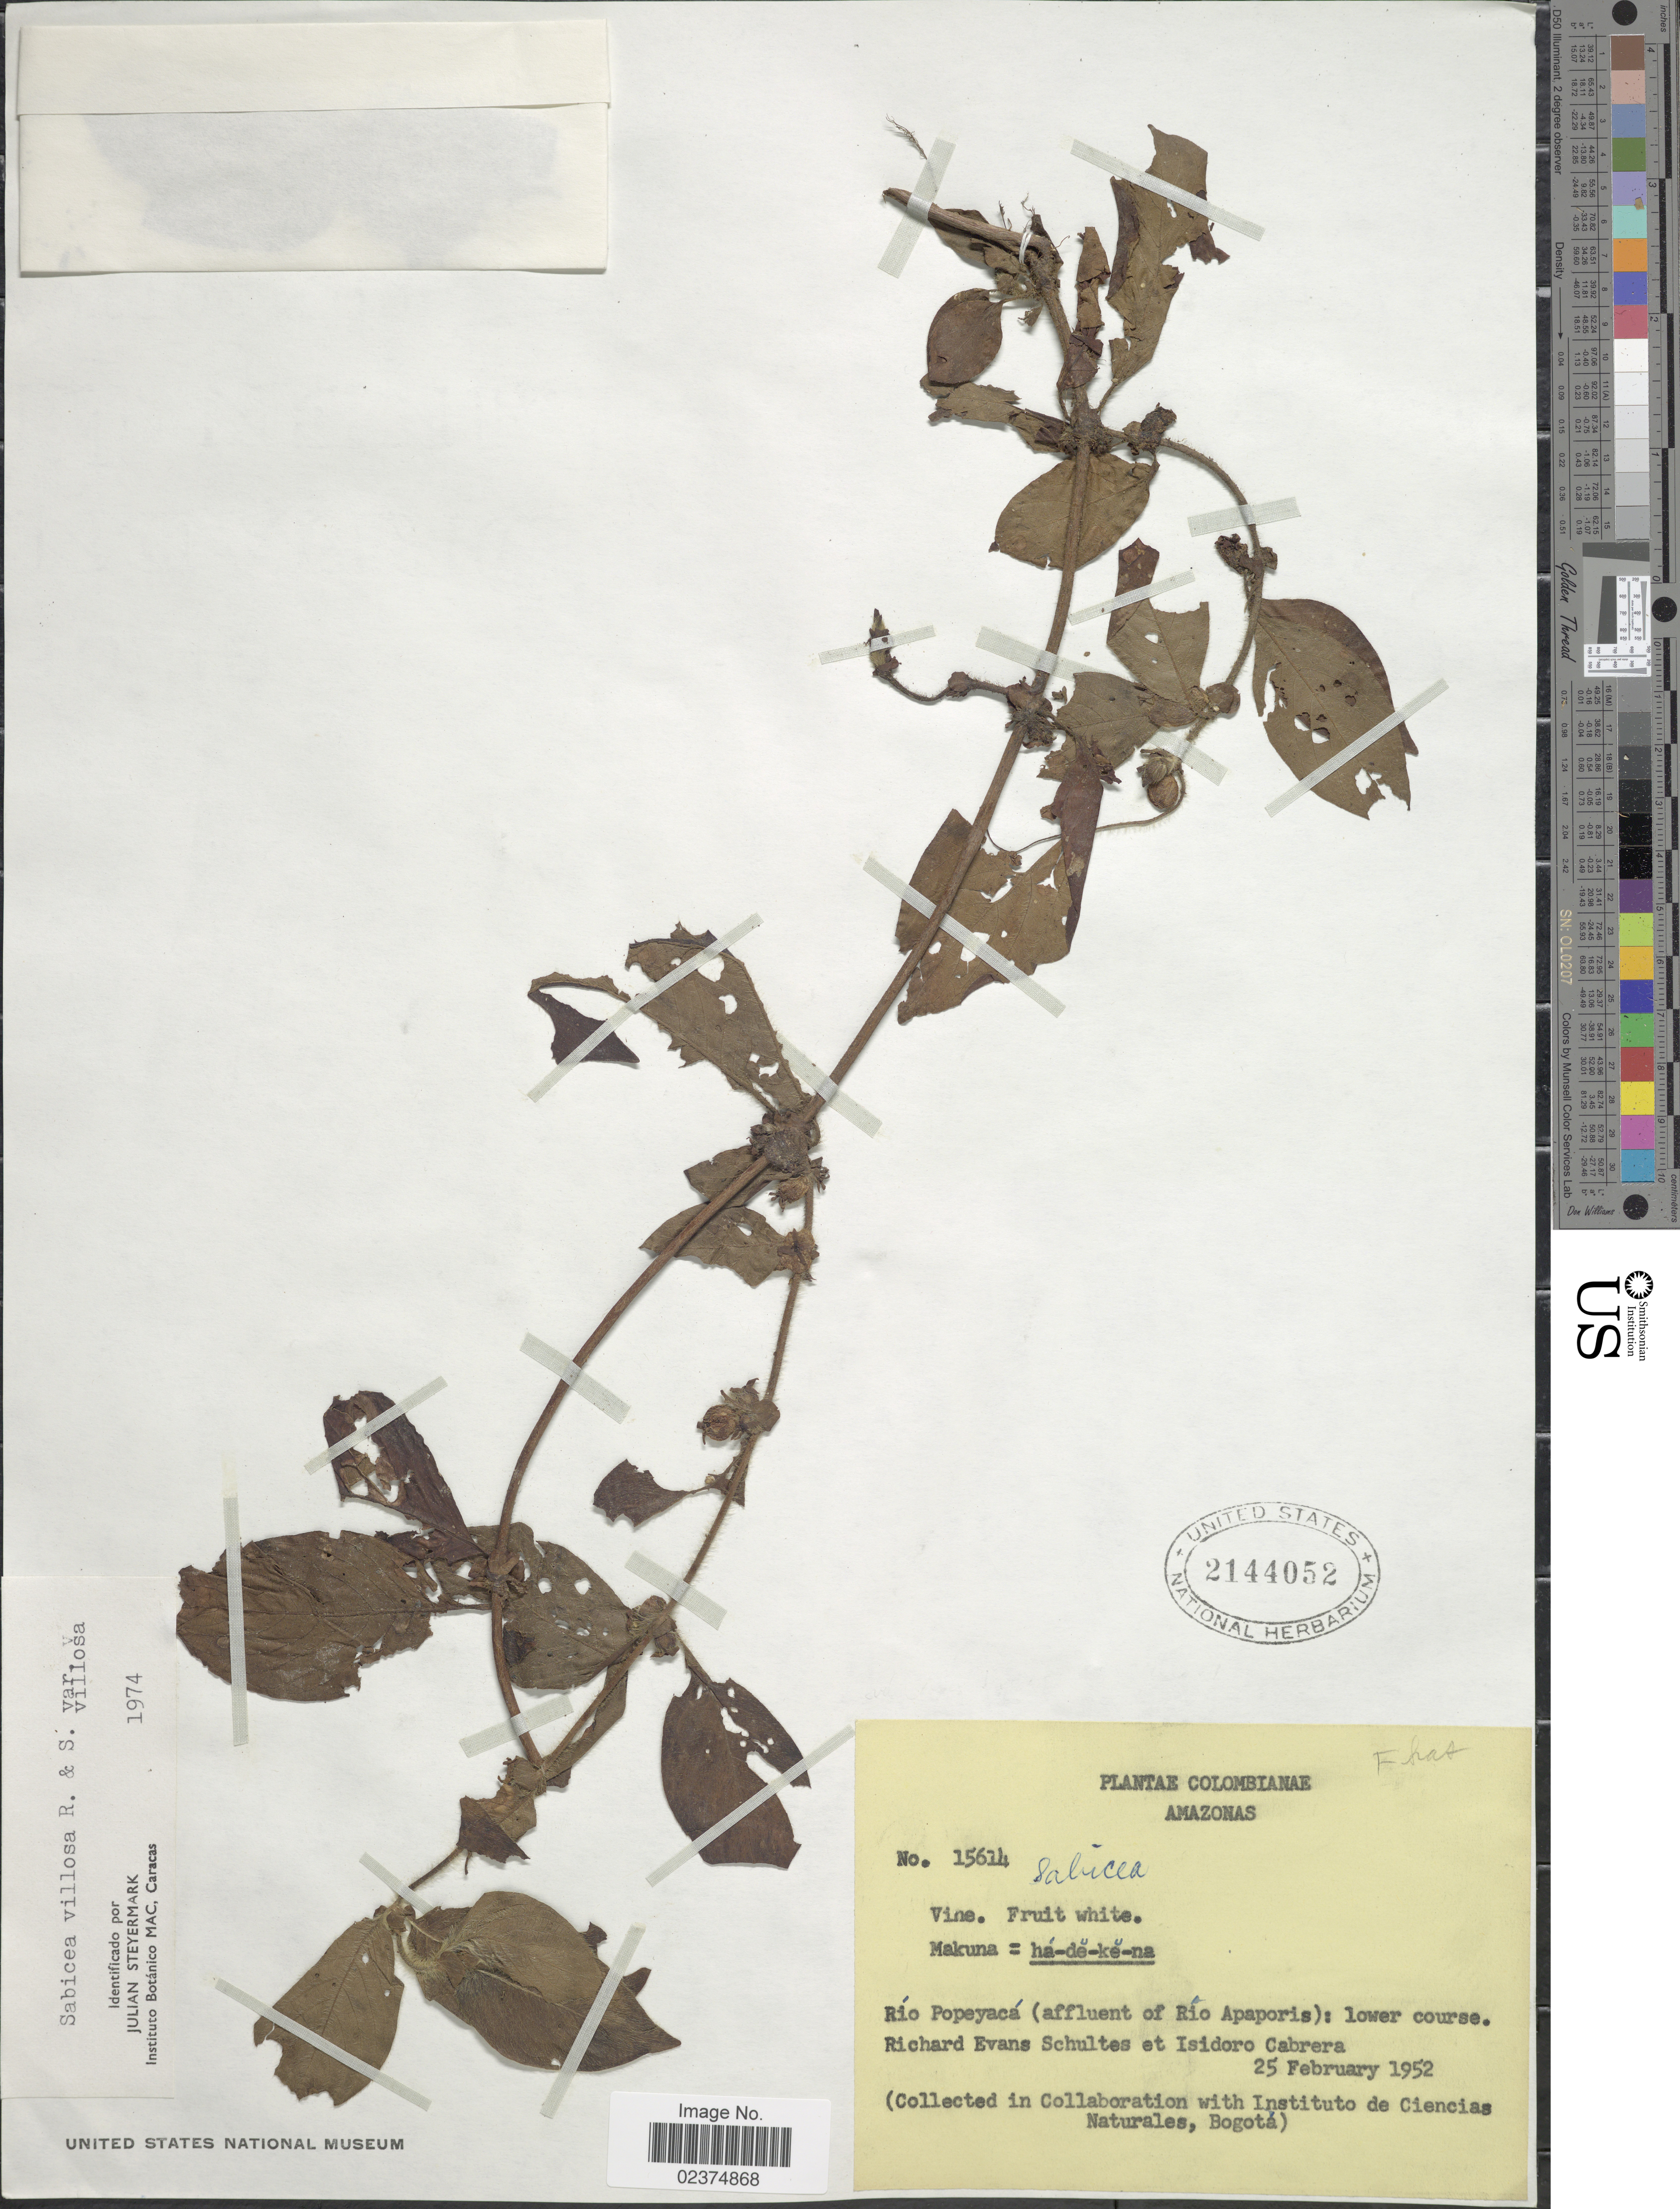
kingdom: Plantae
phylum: Tracheophyta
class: Magnoliopsida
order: Gentianales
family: Rubiaceae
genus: Sabicea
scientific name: Sabicea villosa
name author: Willd. ex Roem. & Schult.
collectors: R. E. Schultes & I. Cabrera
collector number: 15614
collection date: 1952-02-25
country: Colombia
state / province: Amazônas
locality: Rio Popeyeaca (affluent of Rio Apaporis) : lower course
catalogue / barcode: US 2144052